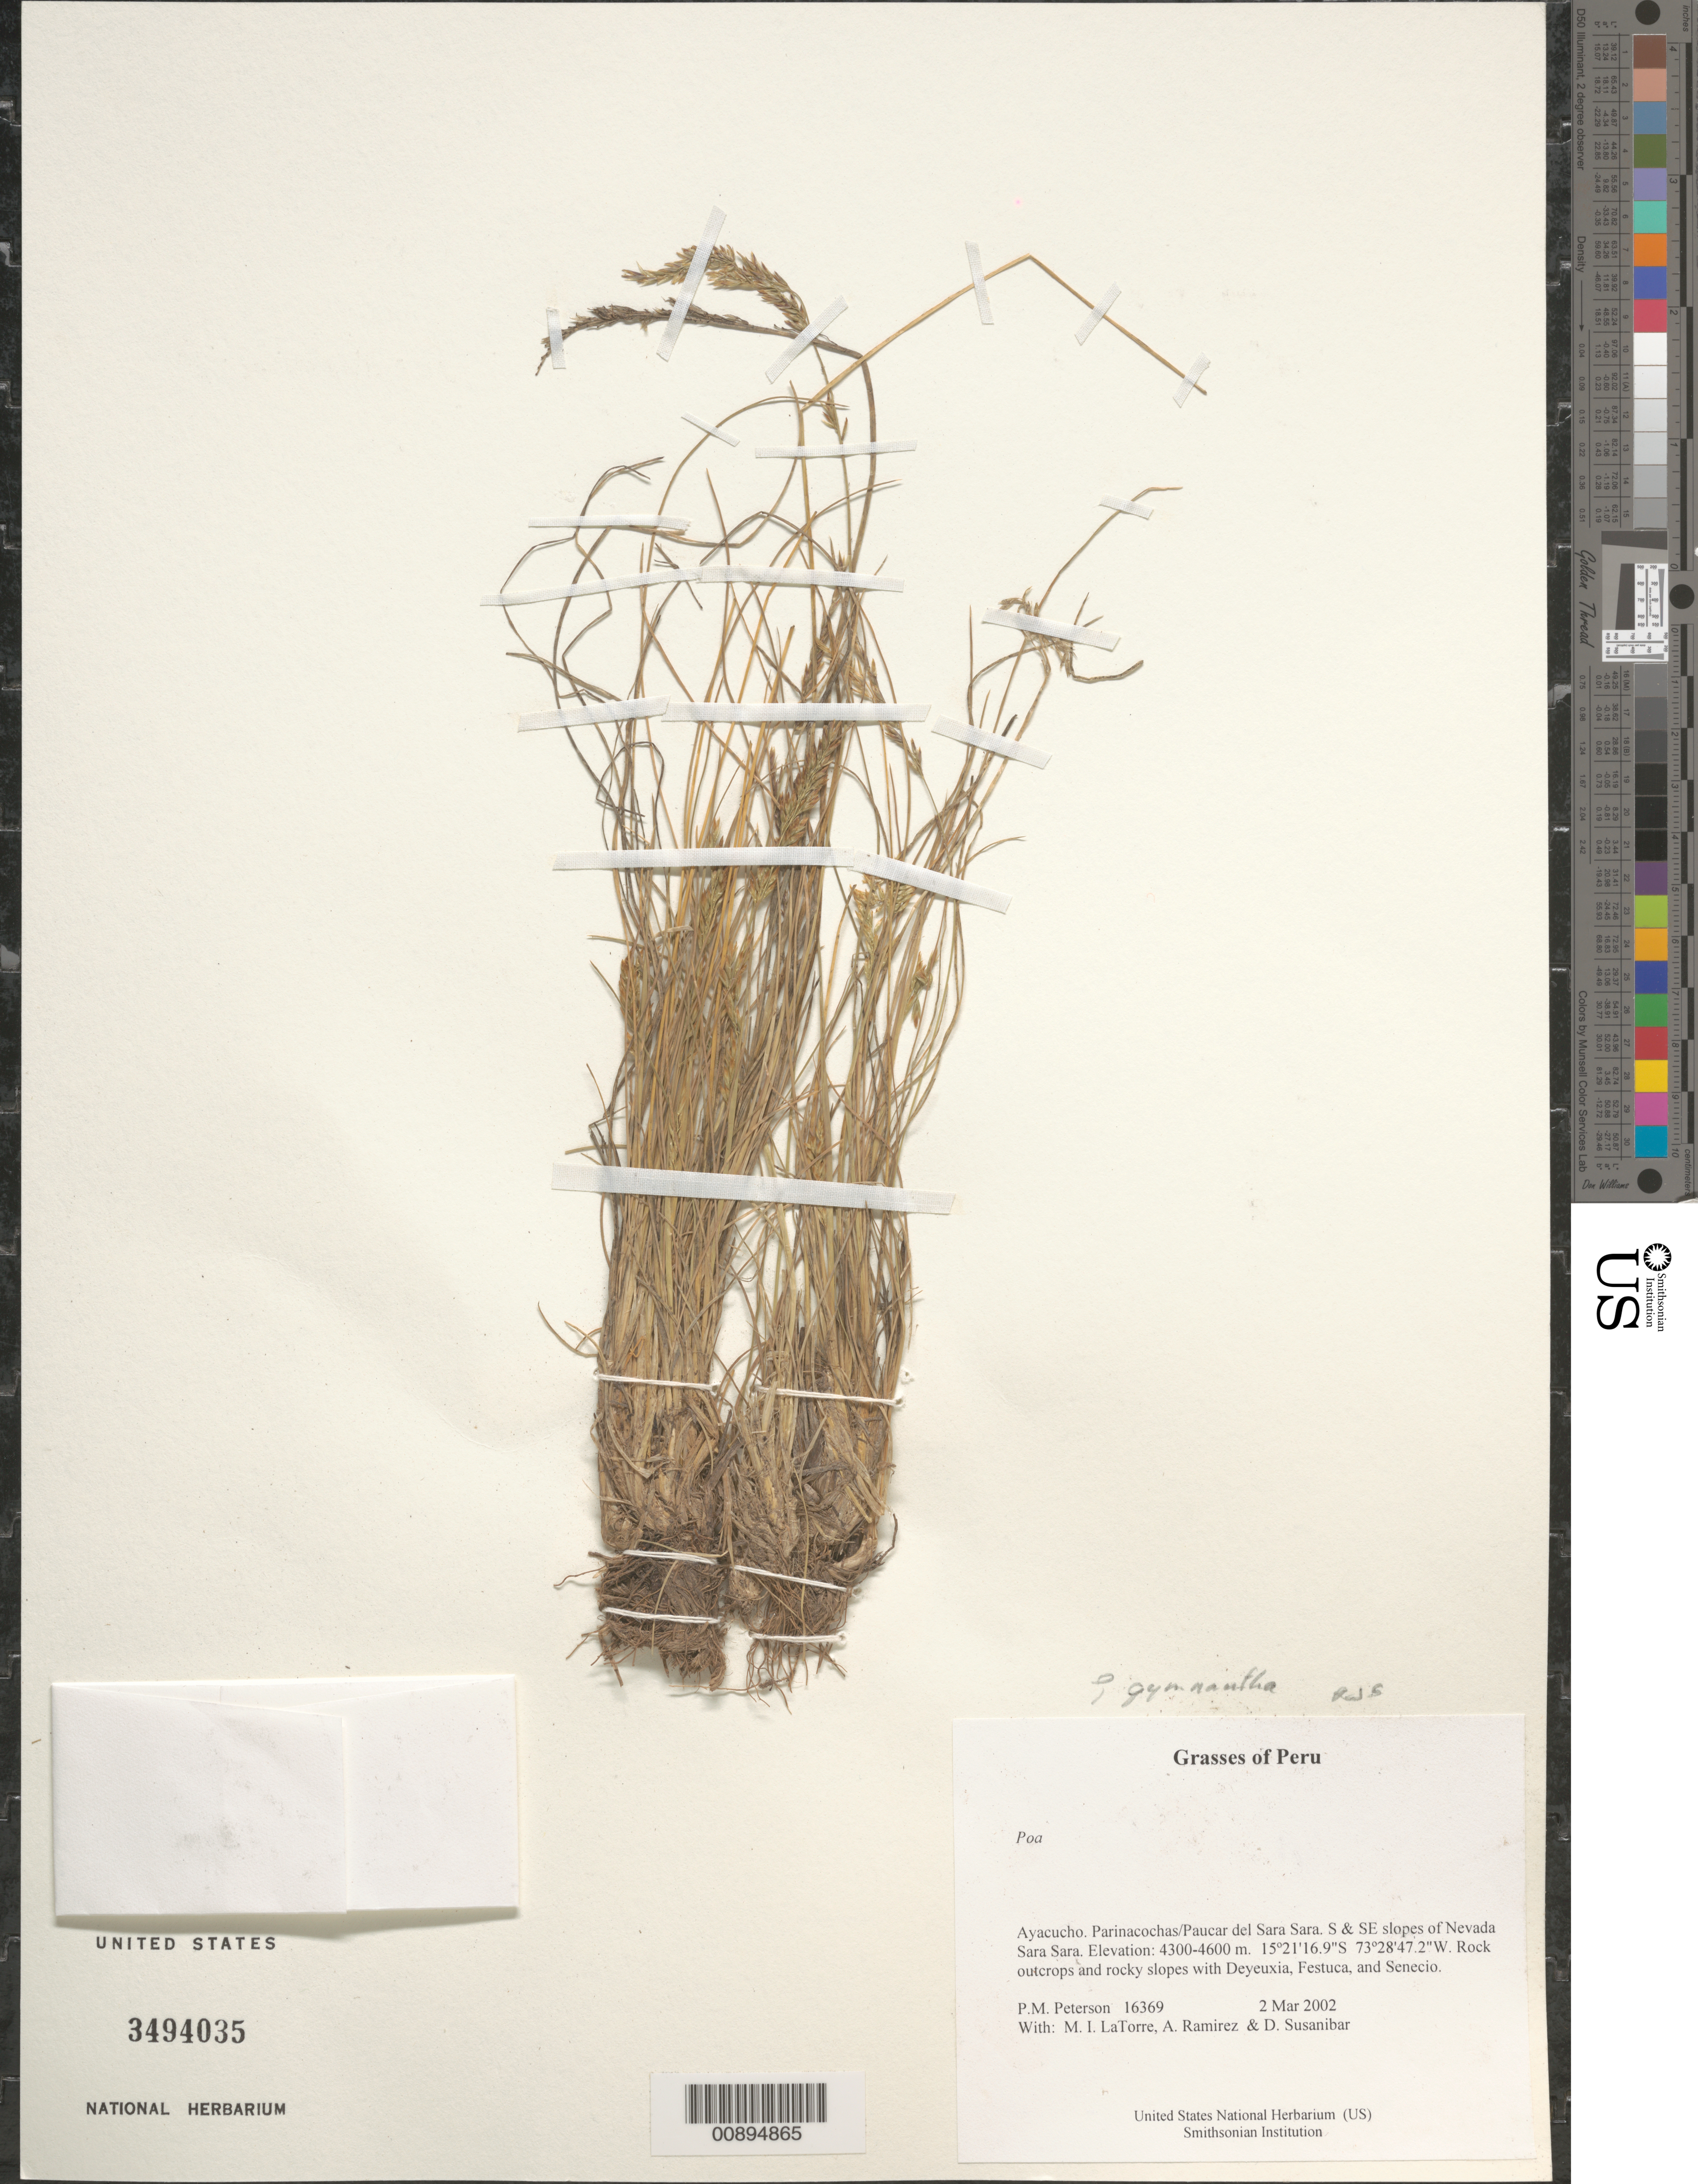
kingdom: Plantae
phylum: Tracheophyta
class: Liliopsida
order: Poales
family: Poaceae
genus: Poa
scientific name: Poa gymnantha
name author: Pilg.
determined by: Soreng, Robert J., Research Associate (BOT), Smithsonian Institution - National Museum of Natural History (UNITED STATES)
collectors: P. M. Peterson, M. I. La Torre, A. Ramírez & D. Susanibar Cruz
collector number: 16369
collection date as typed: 02 Mar 2002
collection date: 2002-03-02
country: Peru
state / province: Ayacucho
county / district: Parinacochas/Paucar del Sara Sara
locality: S & SE slopes of Nevada Sara Sara.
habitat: Rock outcrops and rocky slopes with ~Deyeuxia, Festuca, and Senecio~.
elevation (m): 4300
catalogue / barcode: US 3494035